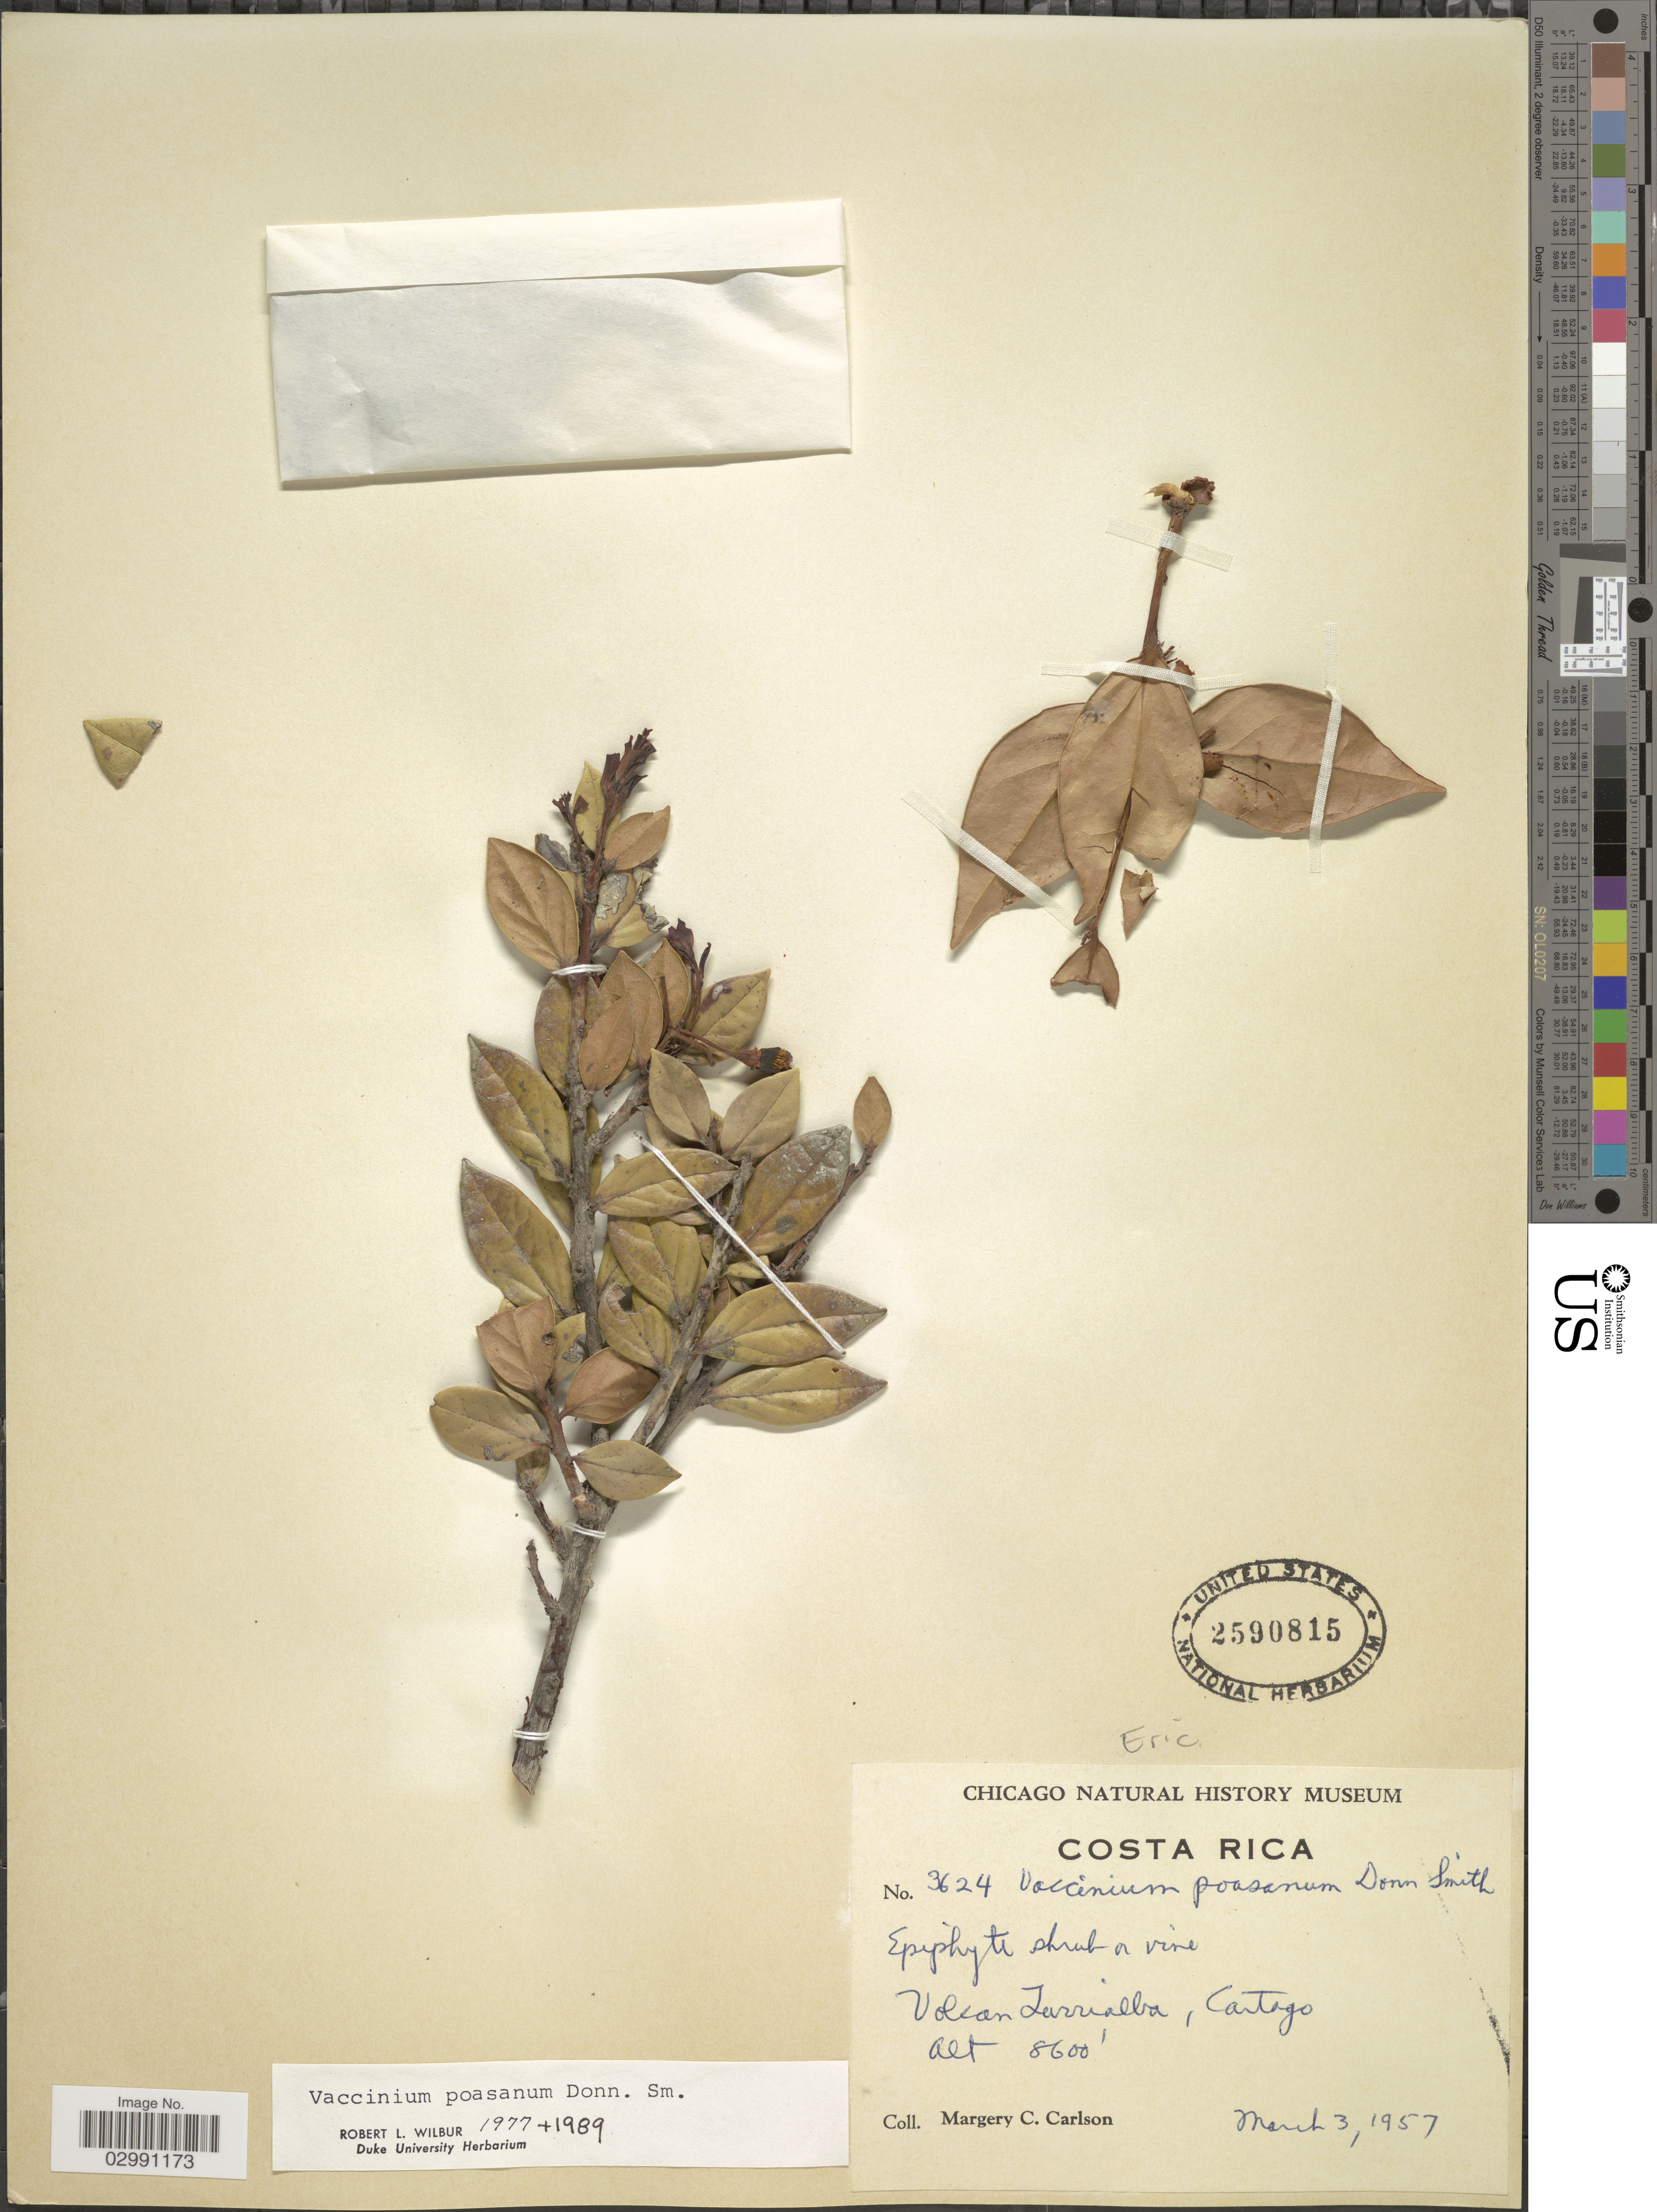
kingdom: Plantae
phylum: Tracheophyta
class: Magnoliopsida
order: Ericales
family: Ericaceae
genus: Vaccinium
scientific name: Vaccinium poasanum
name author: Donn. Sm.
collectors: M. C. Carlson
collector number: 3624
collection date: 1957-03-03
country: Costa Rica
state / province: Cartago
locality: Volcan Turrialba.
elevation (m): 2621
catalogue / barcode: US 2590815